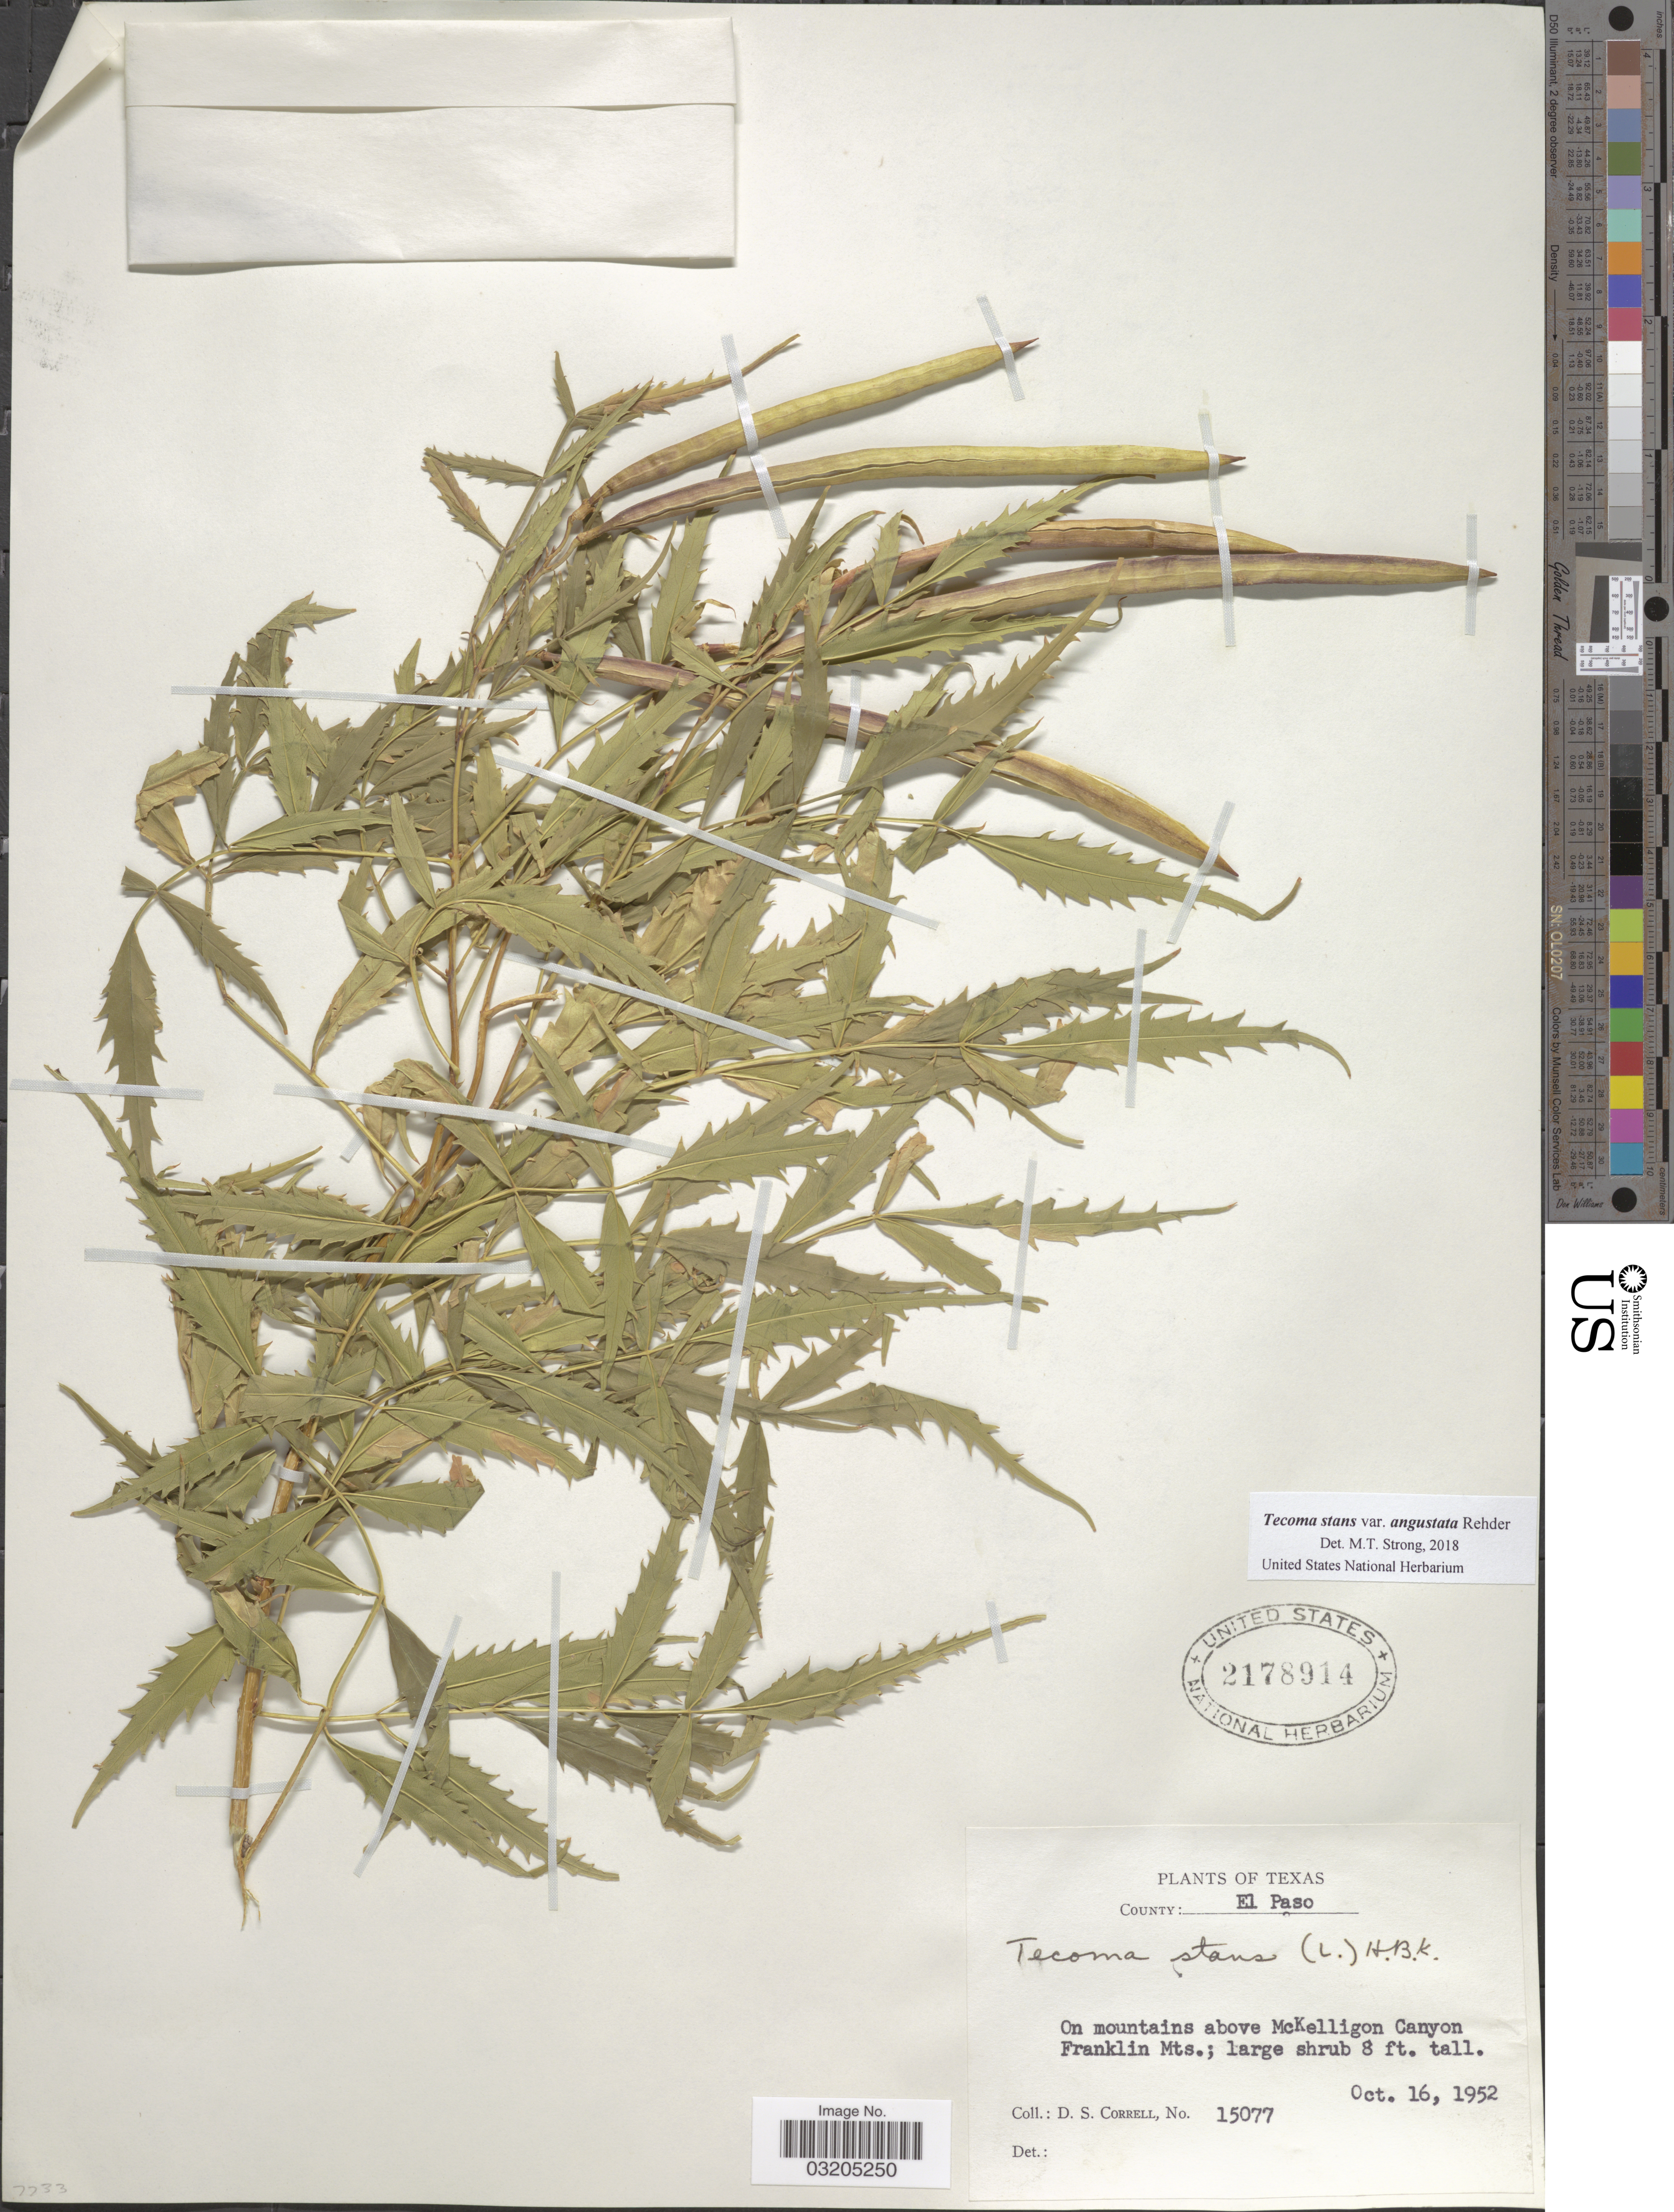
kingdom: Plantae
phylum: Tracheophyta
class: Magnoliopsida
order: Lamiales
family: Bignoniaceae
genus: Tecoma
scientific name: Tecoma stans var. angustata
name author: Rehder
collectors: D. S. Correll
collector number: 15077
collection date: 1952-10-16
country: United States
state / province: Texas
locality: County: El Paso. On mountains above McKelligon Canyon. Franklin Mts.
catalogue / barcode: US 2178914